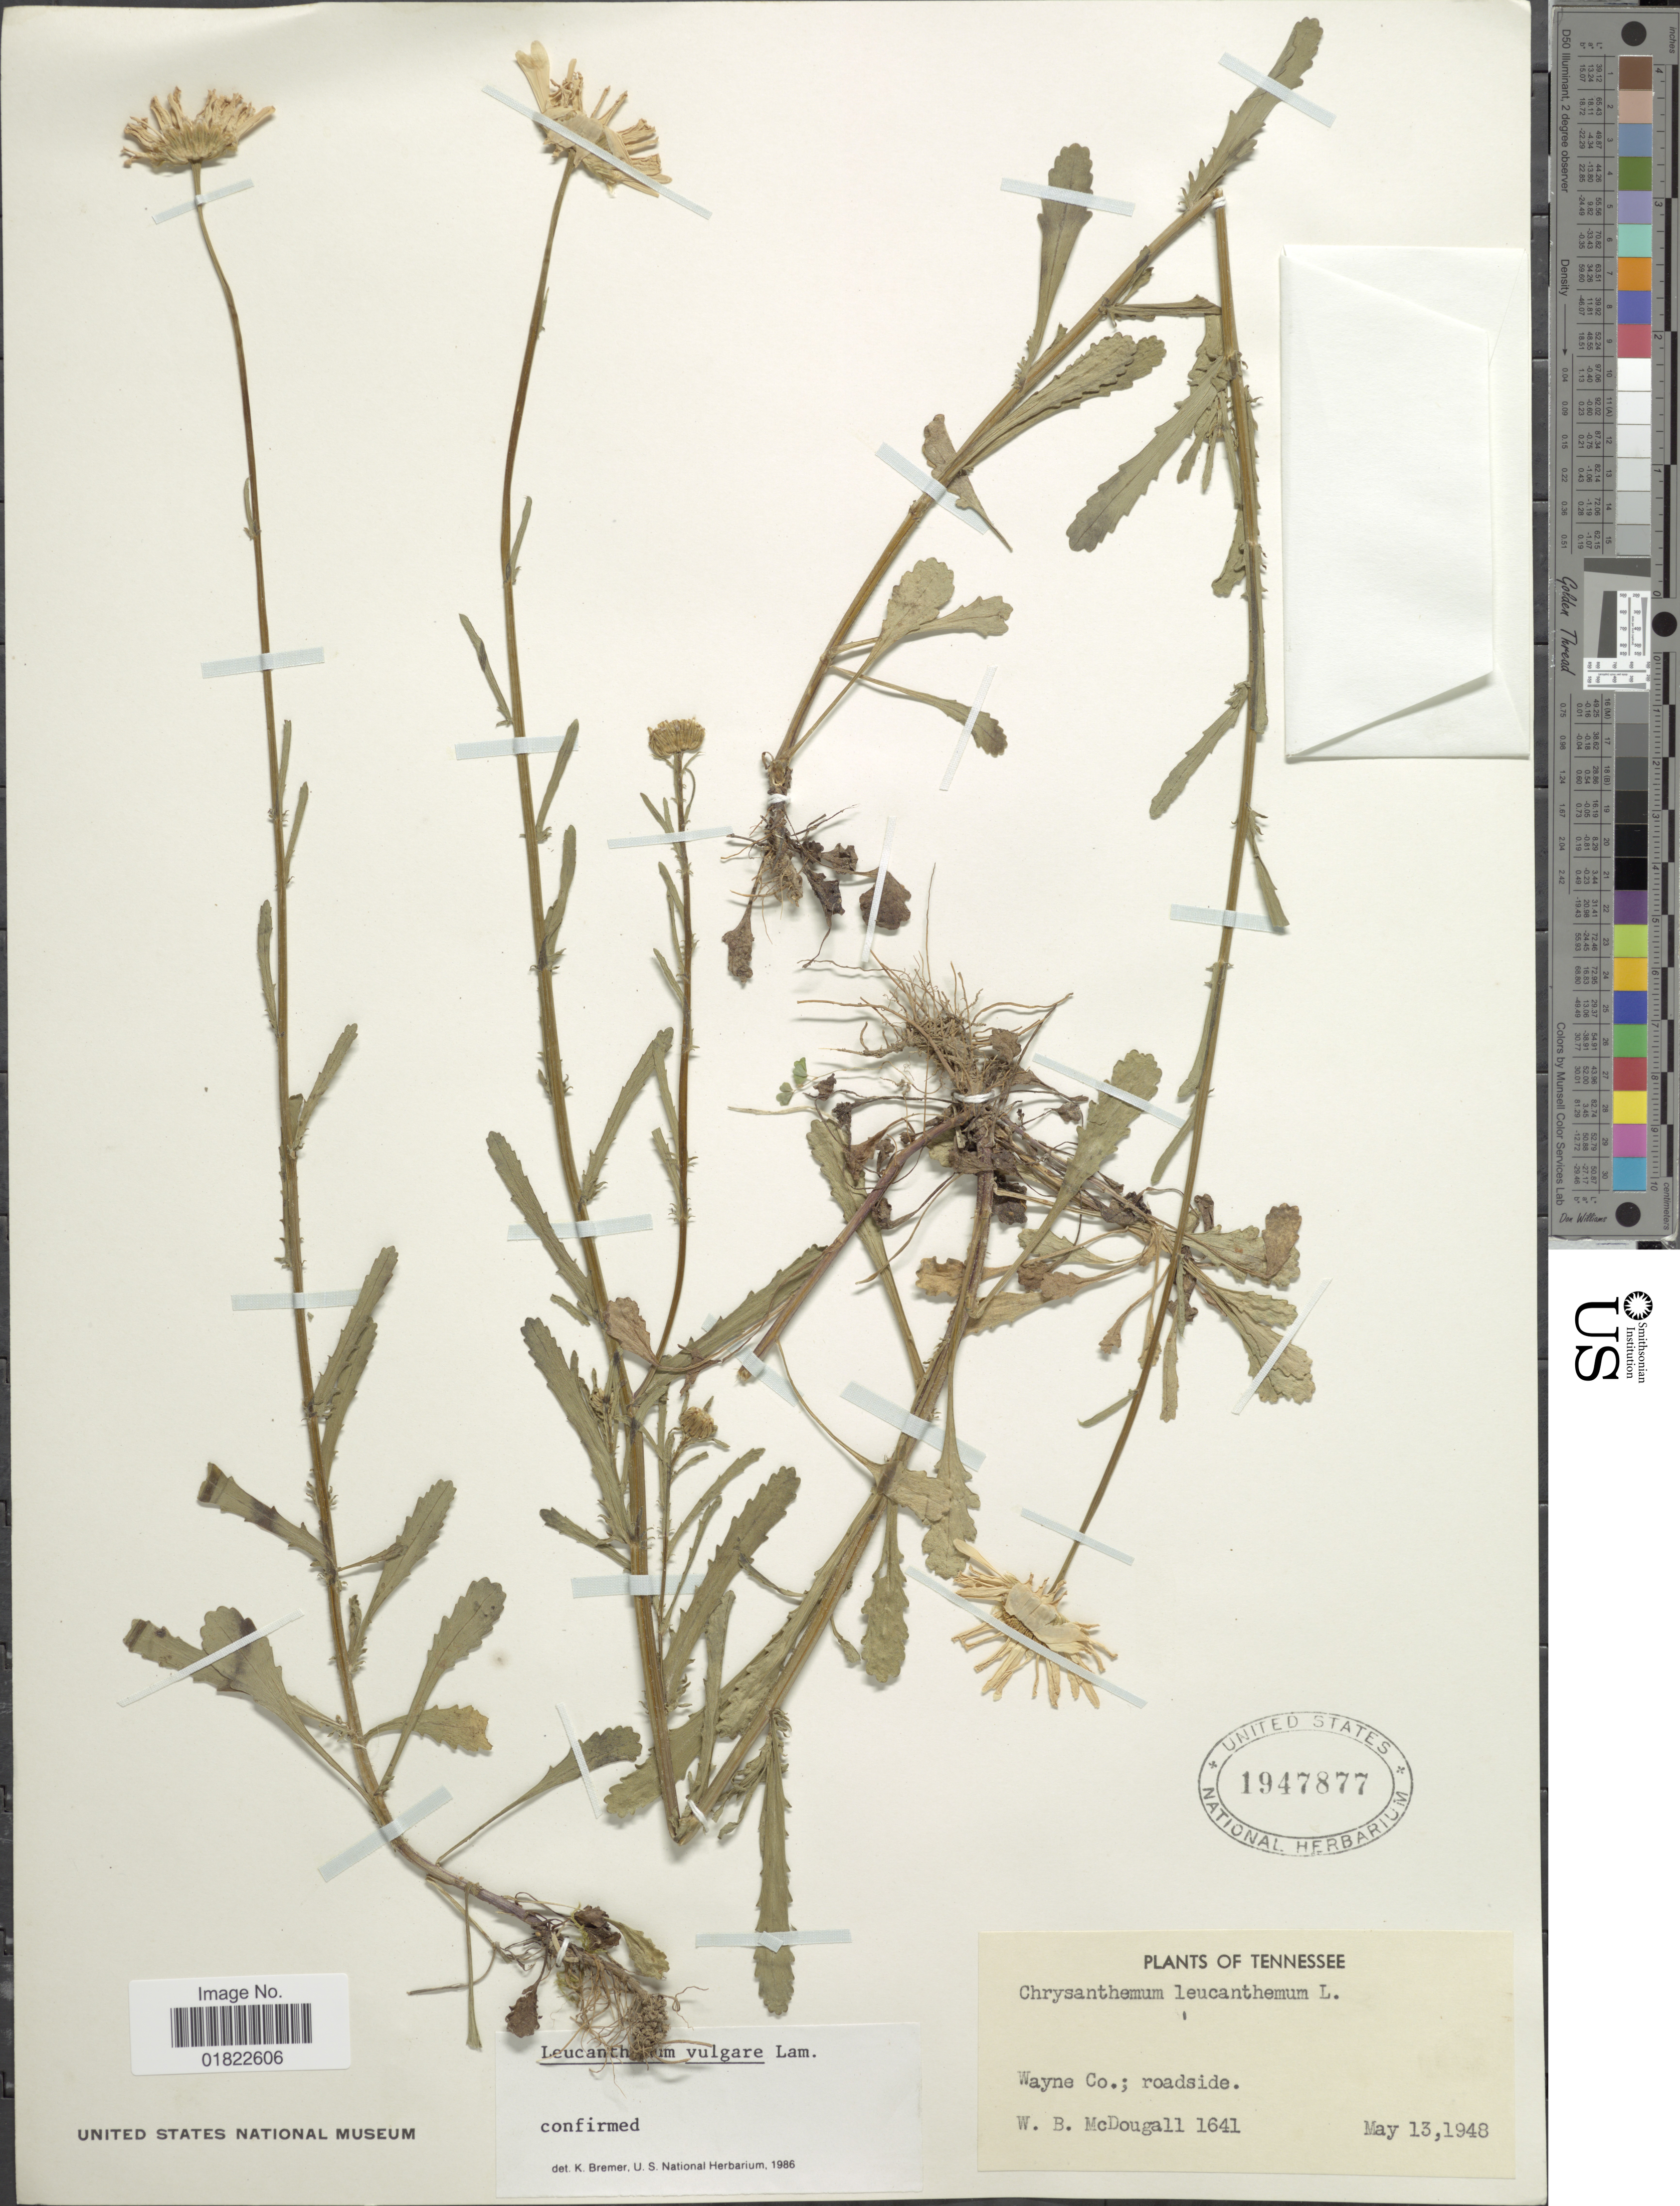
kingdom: Plantae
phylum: Tracheophyta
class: Magnoliopsida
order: Asterales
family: Asteraceae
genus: Leucanthemum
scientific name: Leucanthemum vulgare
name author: Lam.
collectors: W. B. McDougall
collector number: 1641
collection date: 1948-05-13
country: United States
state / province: Tennessee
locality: Tennessee, Wayne Co.; roadside.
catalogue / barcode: US 1947877